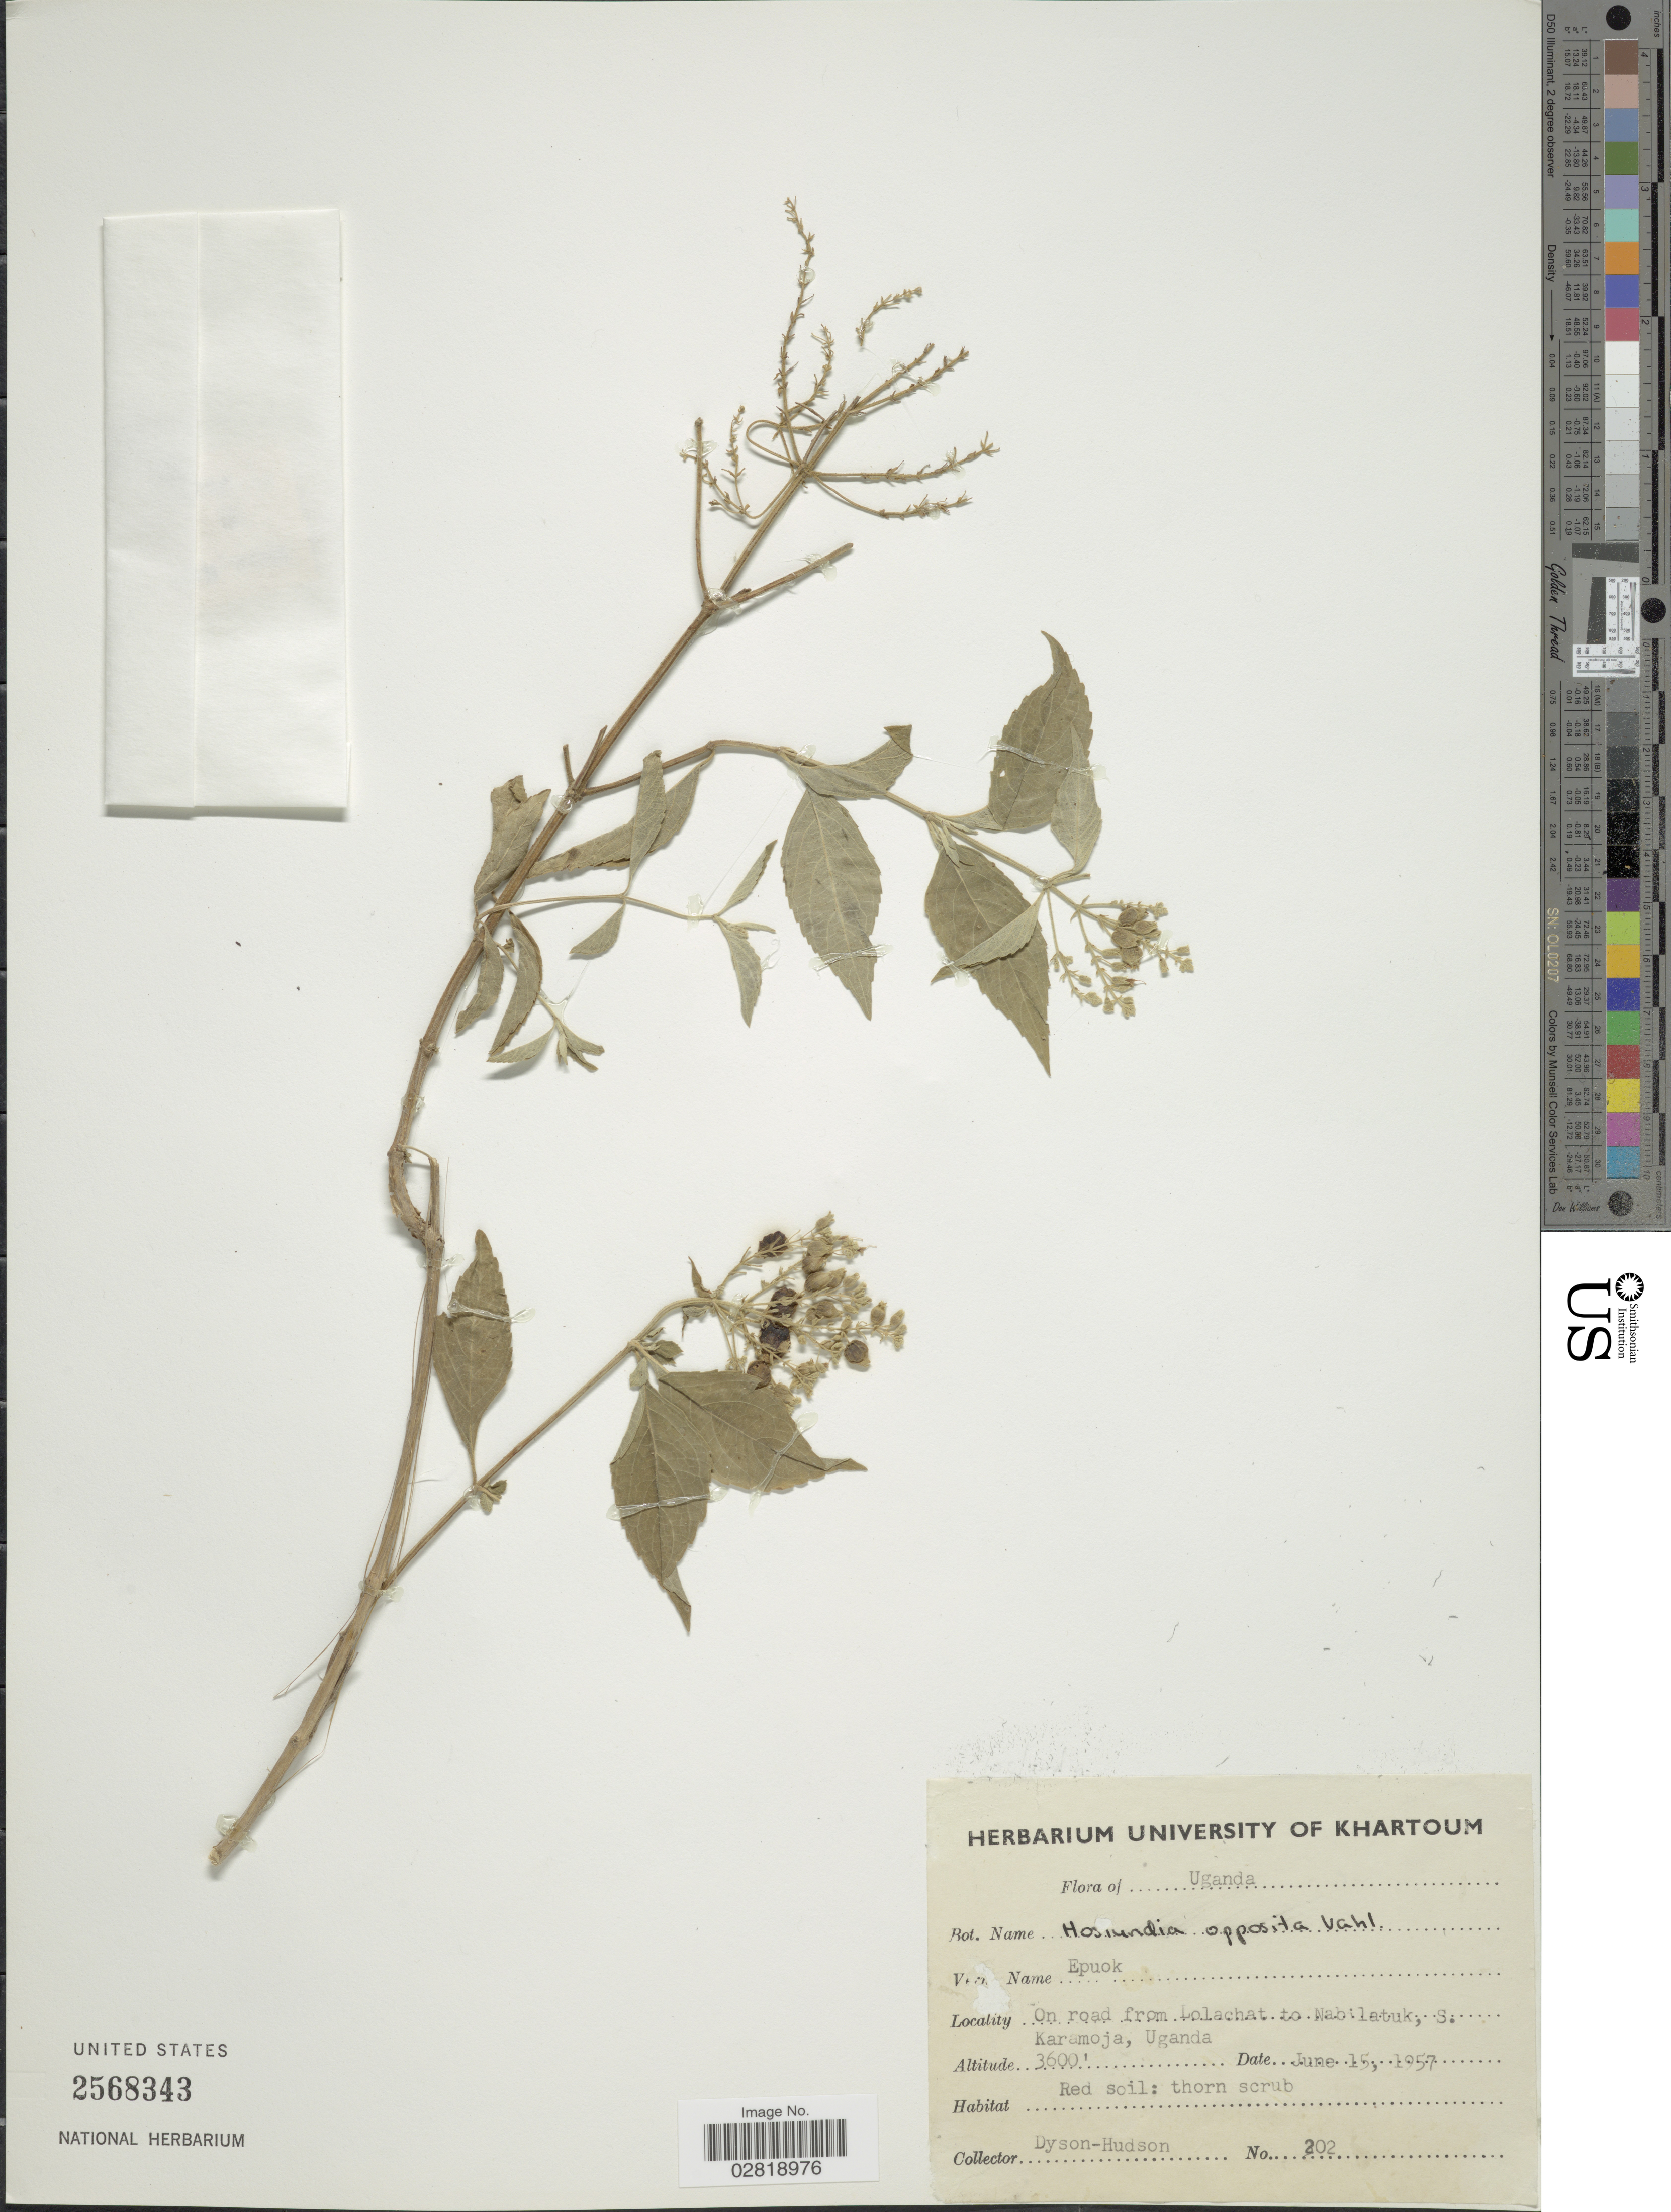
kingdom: Plantae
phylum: Tracheophyta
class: Magnoliopsida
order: Lamiales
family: Lamiaceae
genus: Hoslundia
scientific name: Hoslundia opposita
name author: Vahl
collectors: Dyson-Hudson, --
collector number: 202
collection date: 1957-06-15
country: Uganda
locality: On road from Lolachat to Nabilatuk, S. Karamoja.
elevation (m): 1097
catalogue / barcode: US 2568343